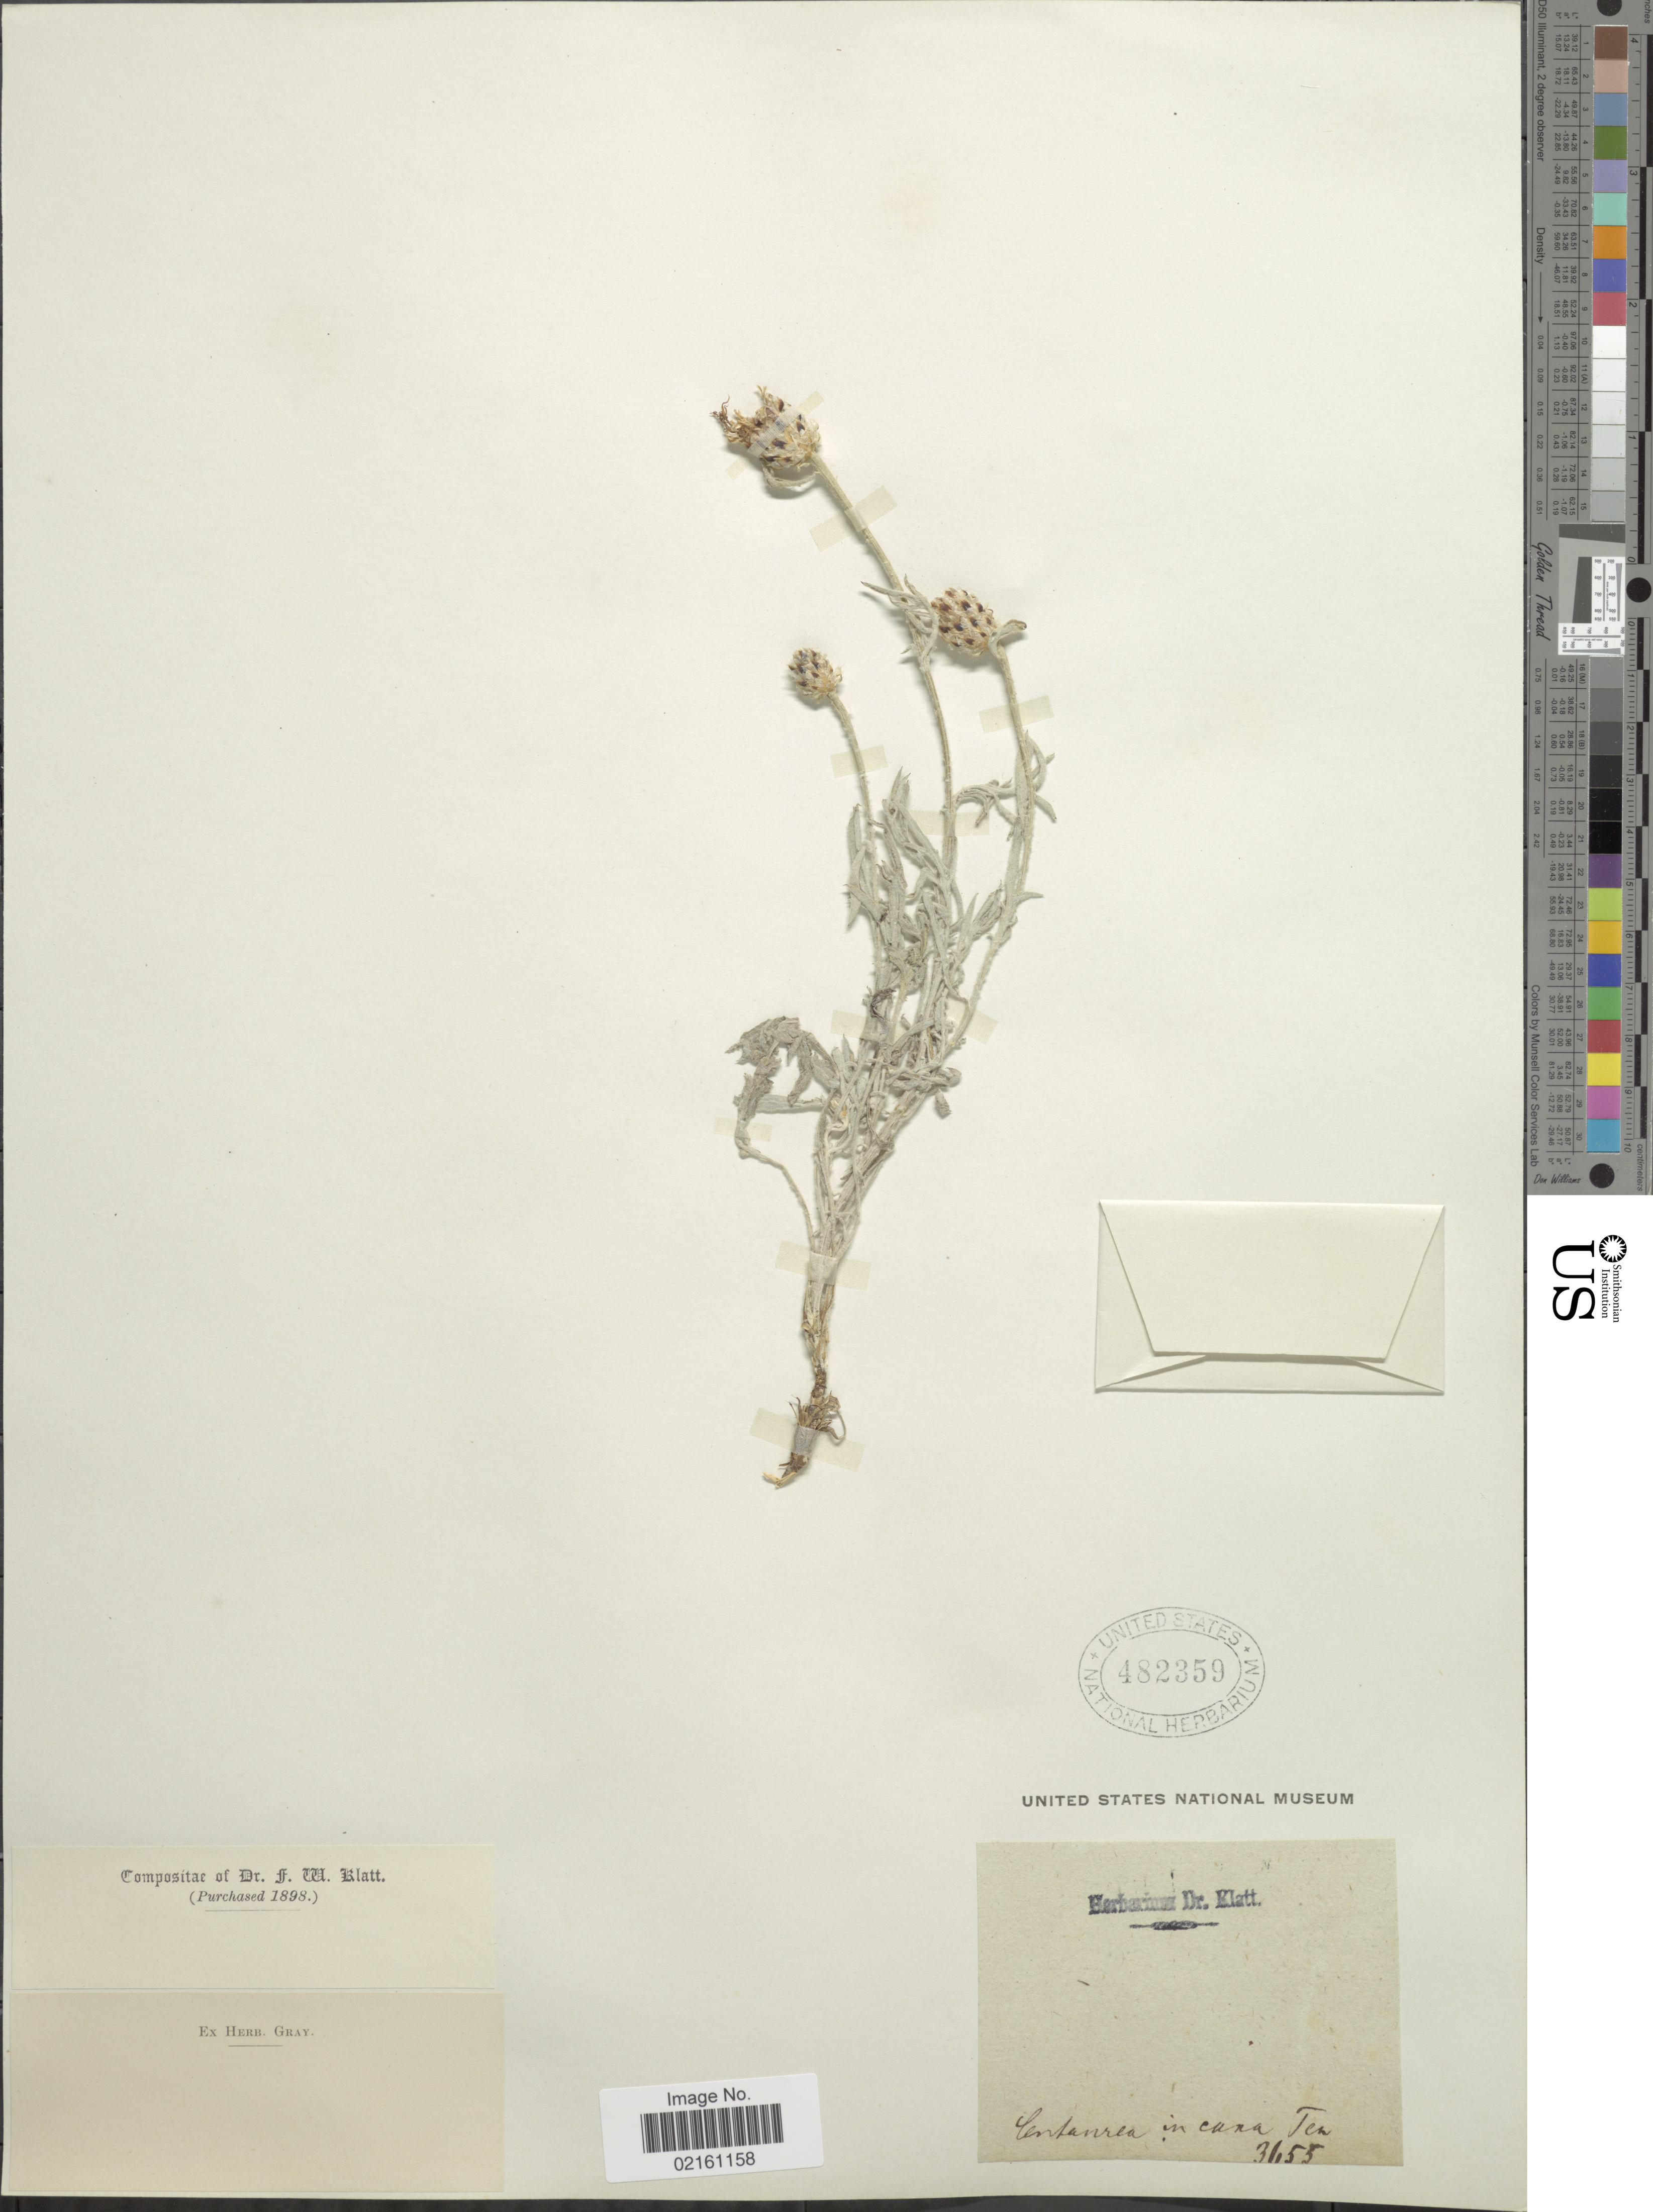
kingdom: Plantae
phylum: Tracheophyta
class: Magnoliopsida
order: Asterales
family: Asteraceae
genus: Centaurea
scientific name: Centaurea tenoreana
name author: Willk. ex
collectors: ex herb. Dr. Klatt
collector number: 3655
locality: Cara Tea [interpreted] [unsure placement]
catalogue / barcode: US 482359